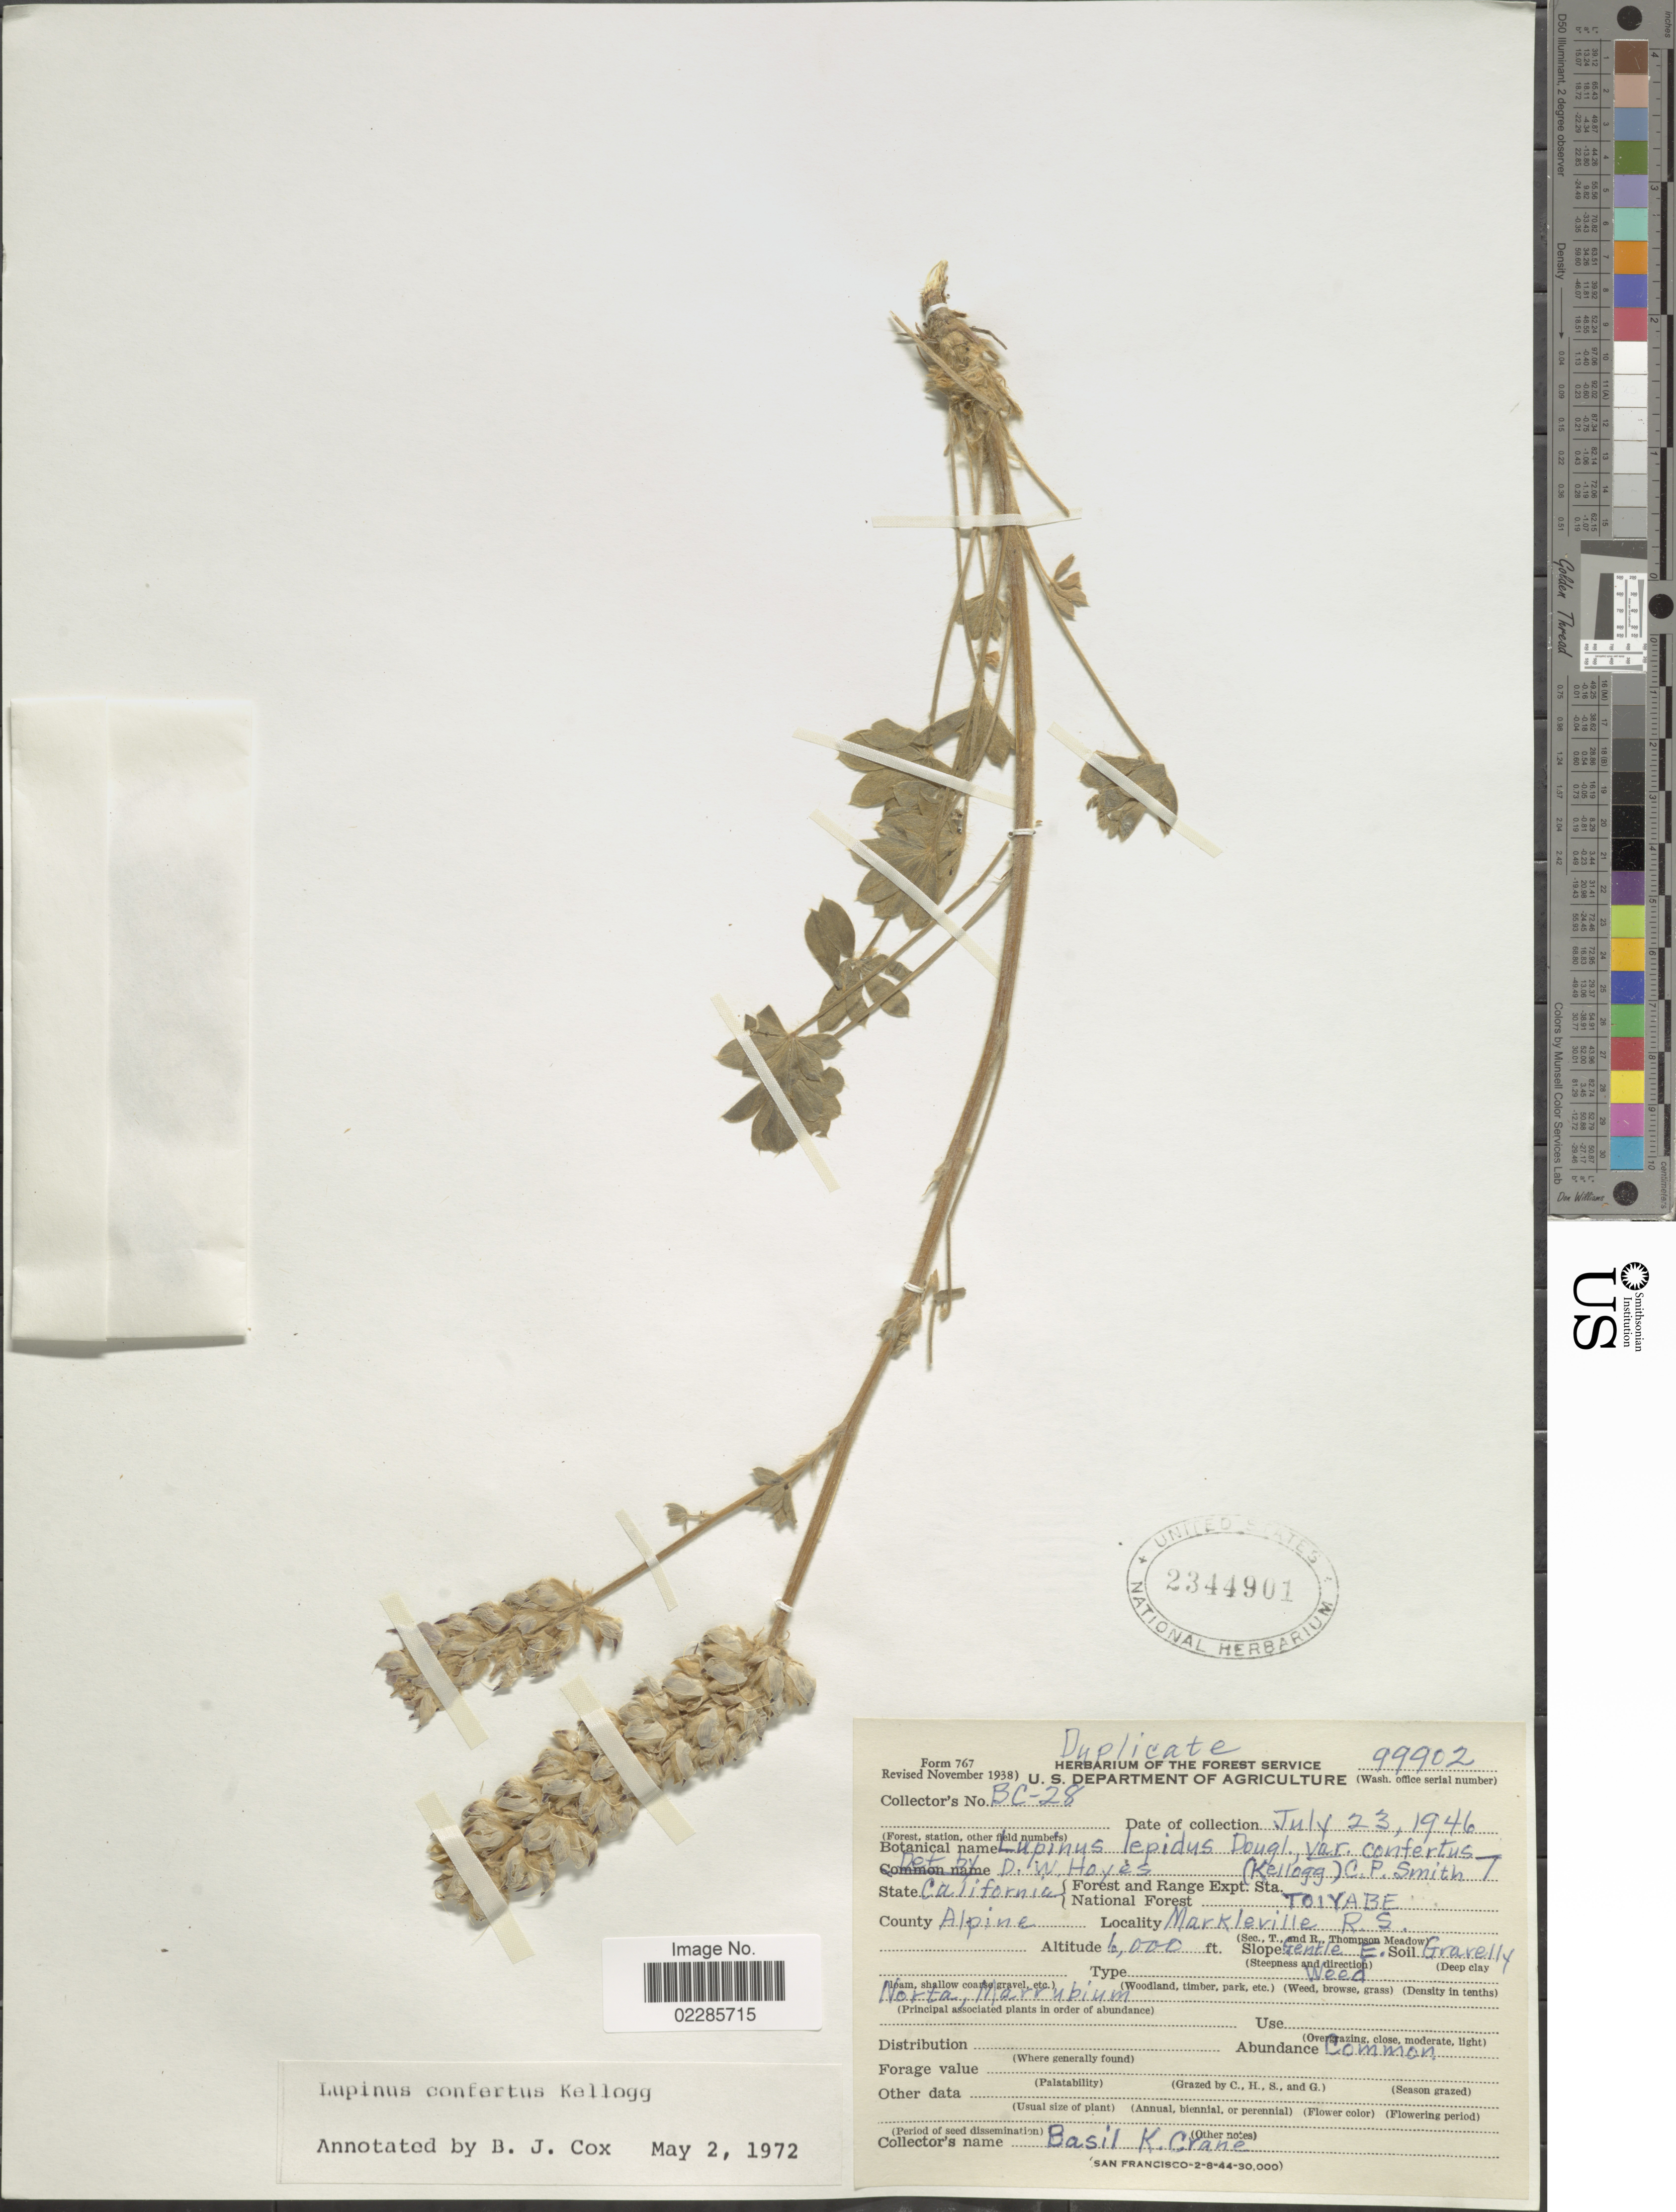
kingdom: Plantae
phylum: Tracheophyta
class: Magnoliopsida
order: Fabales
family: Fabaceae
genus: Lupinus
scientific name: Lupinus confertus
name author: Kellogg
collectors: B. Crane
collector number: BC-28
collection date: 1946-07-23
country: United States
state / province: California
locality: Toiyabe, Alpine, Markleville R.S.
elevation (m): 1829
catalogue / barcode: US 2344901